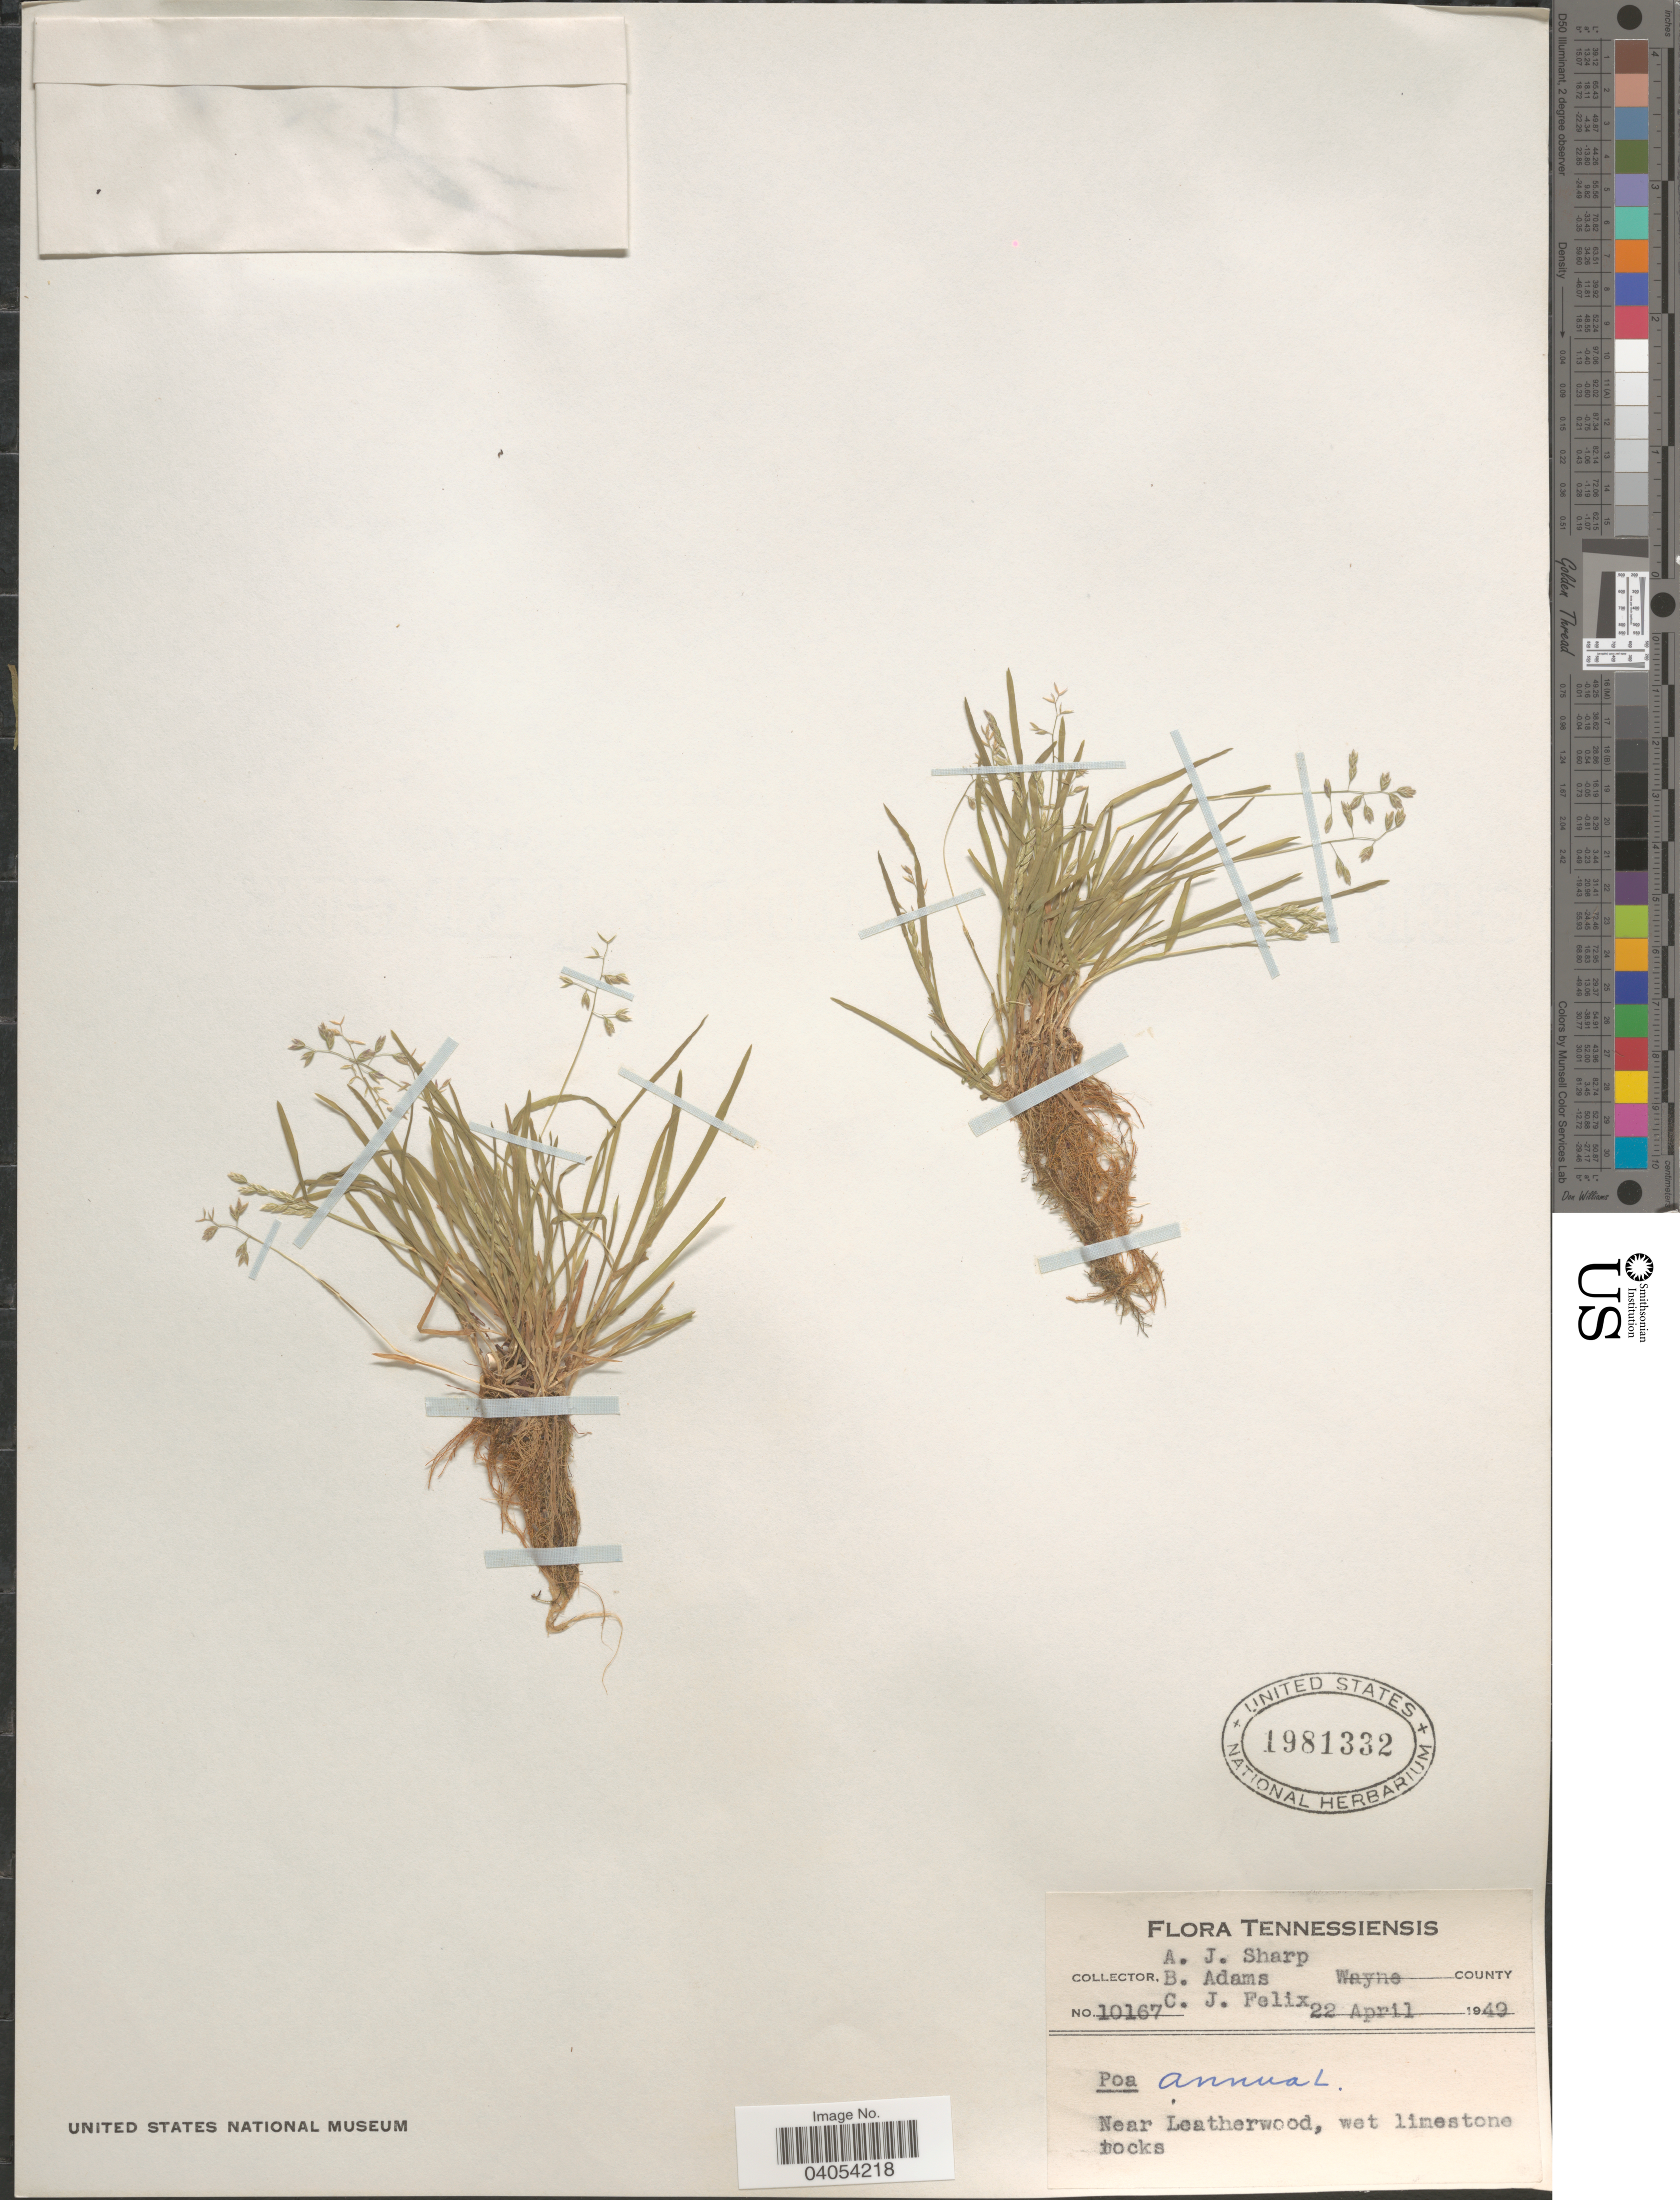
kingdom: Plantae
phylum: Tracheophyta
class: Liliopsida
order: Poales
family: Poaceae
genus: Poa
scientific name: Poa annua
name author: L.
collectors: A. J. Sharp, B. Adams & C. Felix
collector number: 10167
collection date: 1949-04-22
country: United States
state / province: Tennessee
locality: Wayne County. Near Leatherwood.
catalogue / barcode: US 1981332